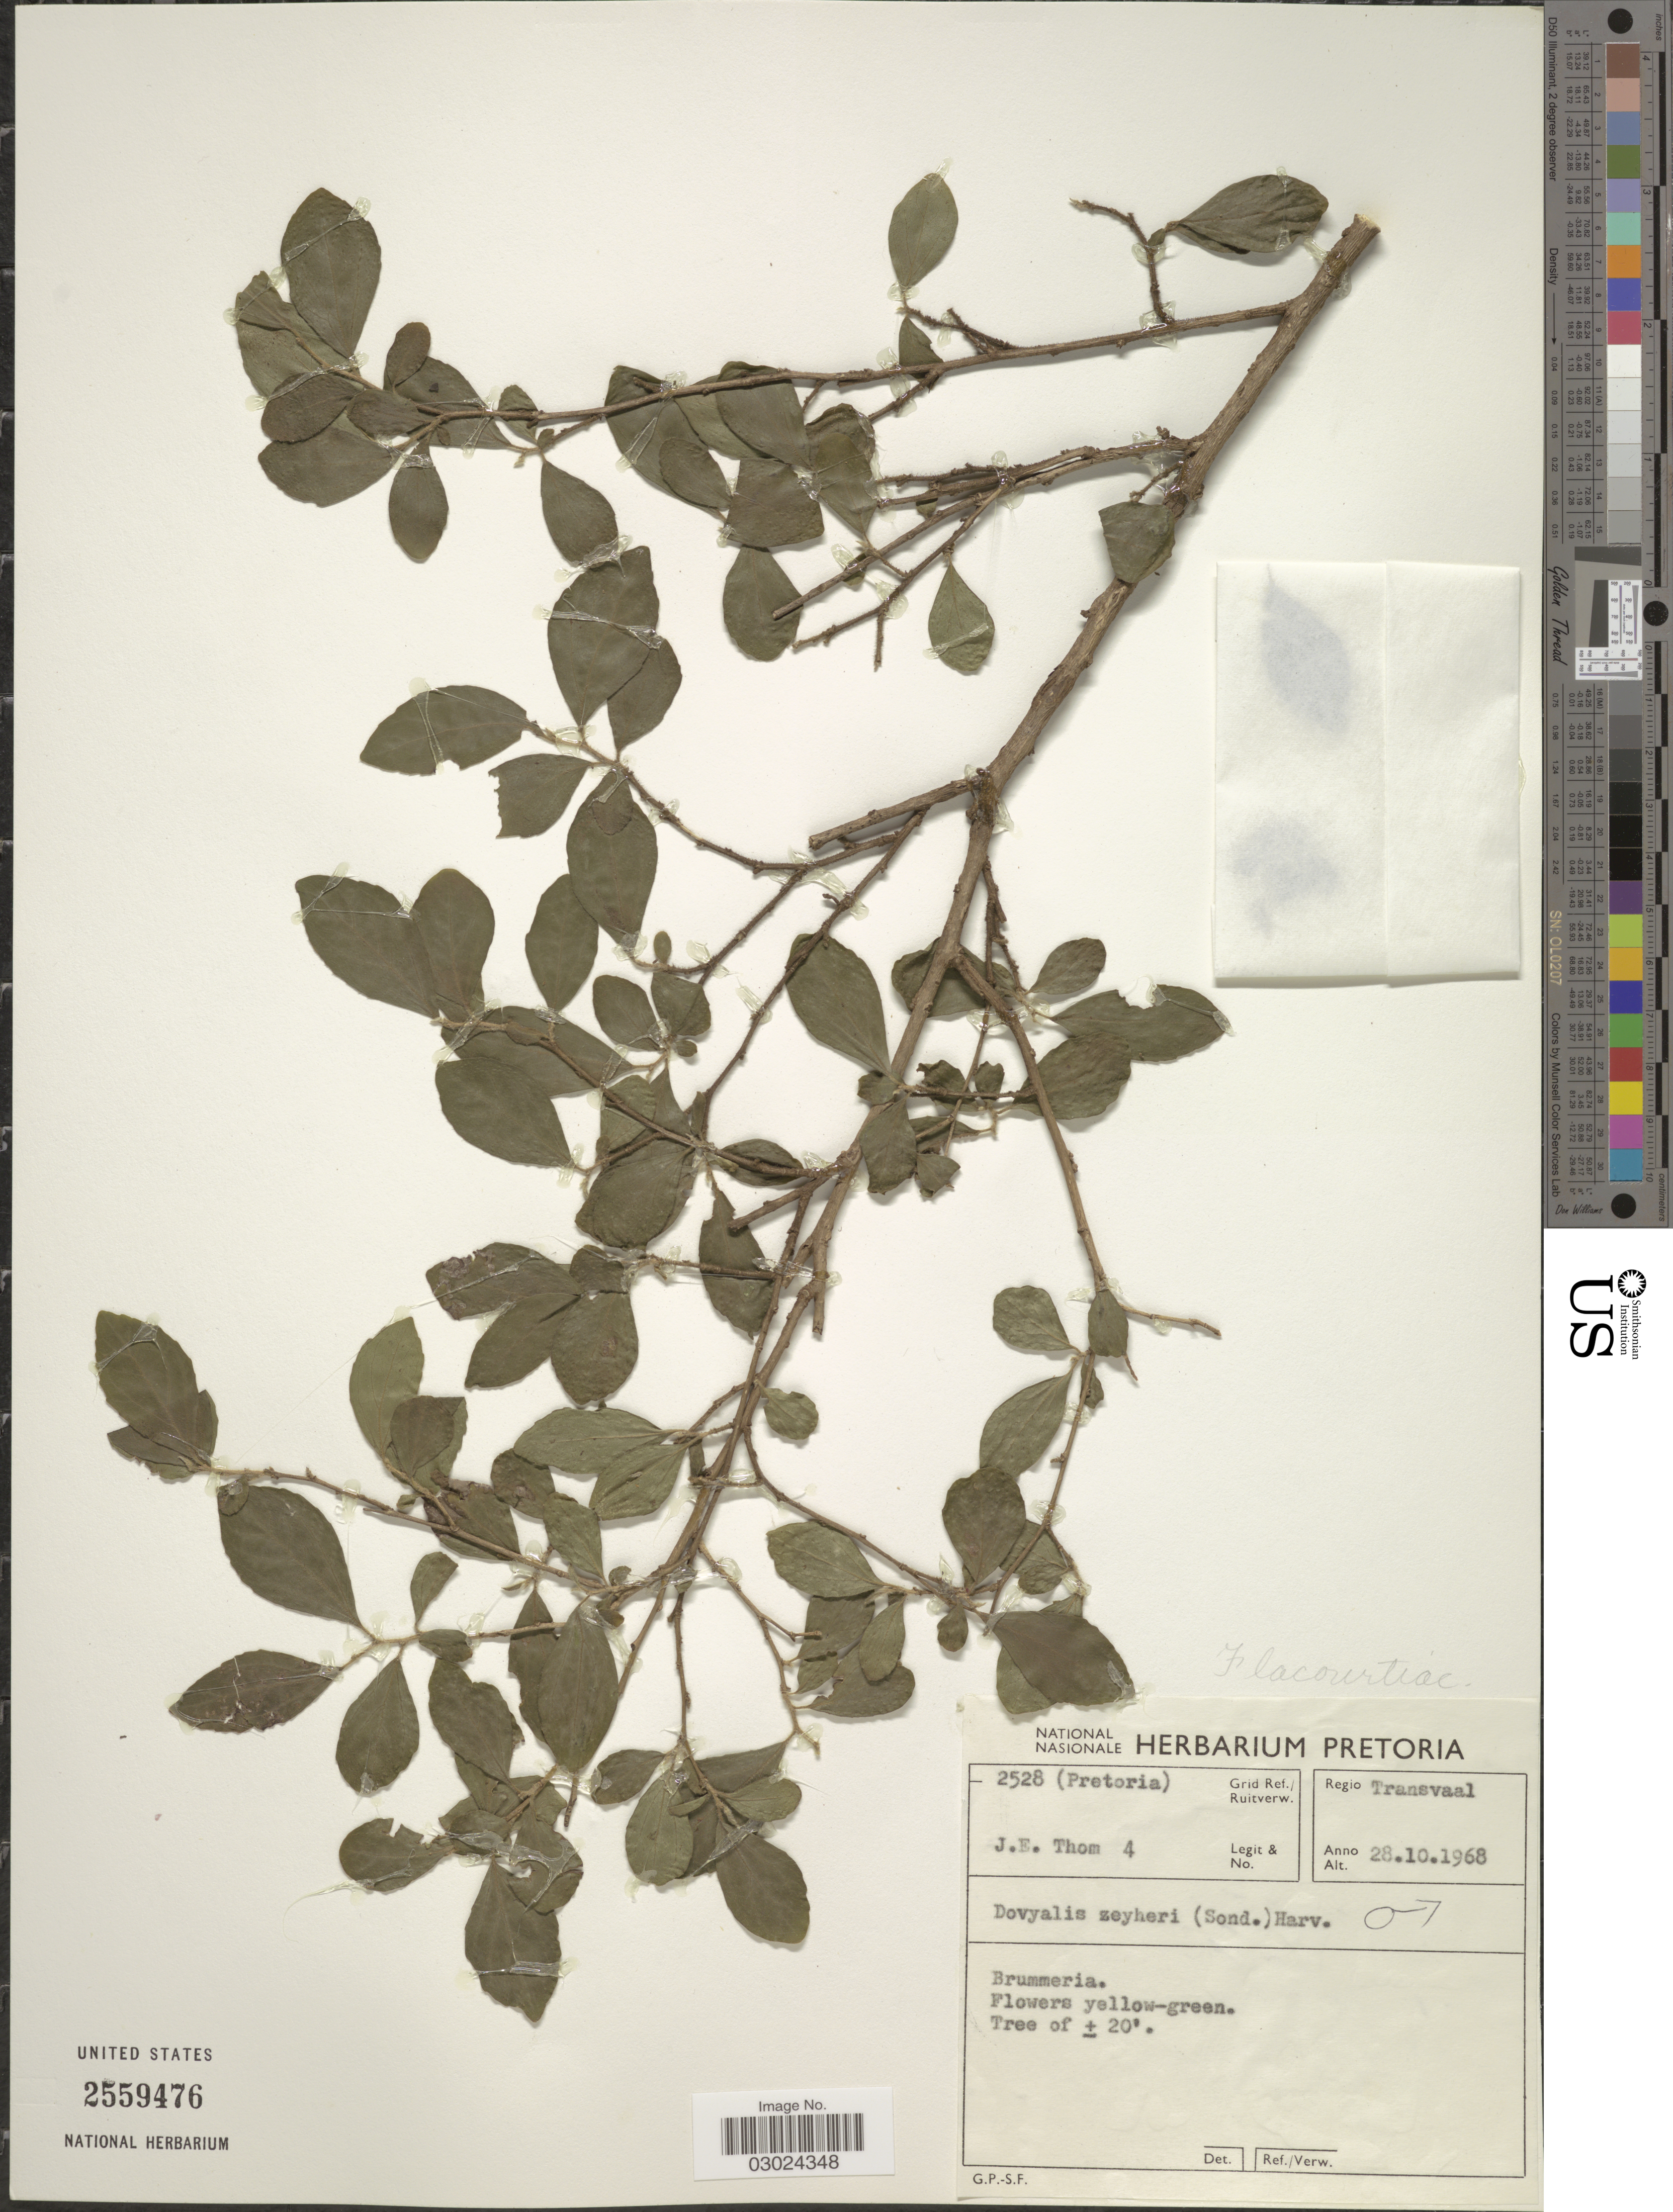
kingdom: Plantae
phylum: Tracheophyta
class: Magnoliopsida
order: Malpighiales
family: Salicaceae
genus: Dovyalis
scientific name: Dovyalis zeyheri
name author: (Sond.) Warb.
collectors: J. Thom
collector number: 4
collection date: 1968-10-28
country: South Africa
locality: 2528 (Pretoria) Grid Ref./ Ruitverw. Regio Transvaal. Brummeria.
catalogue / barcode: US 2559476